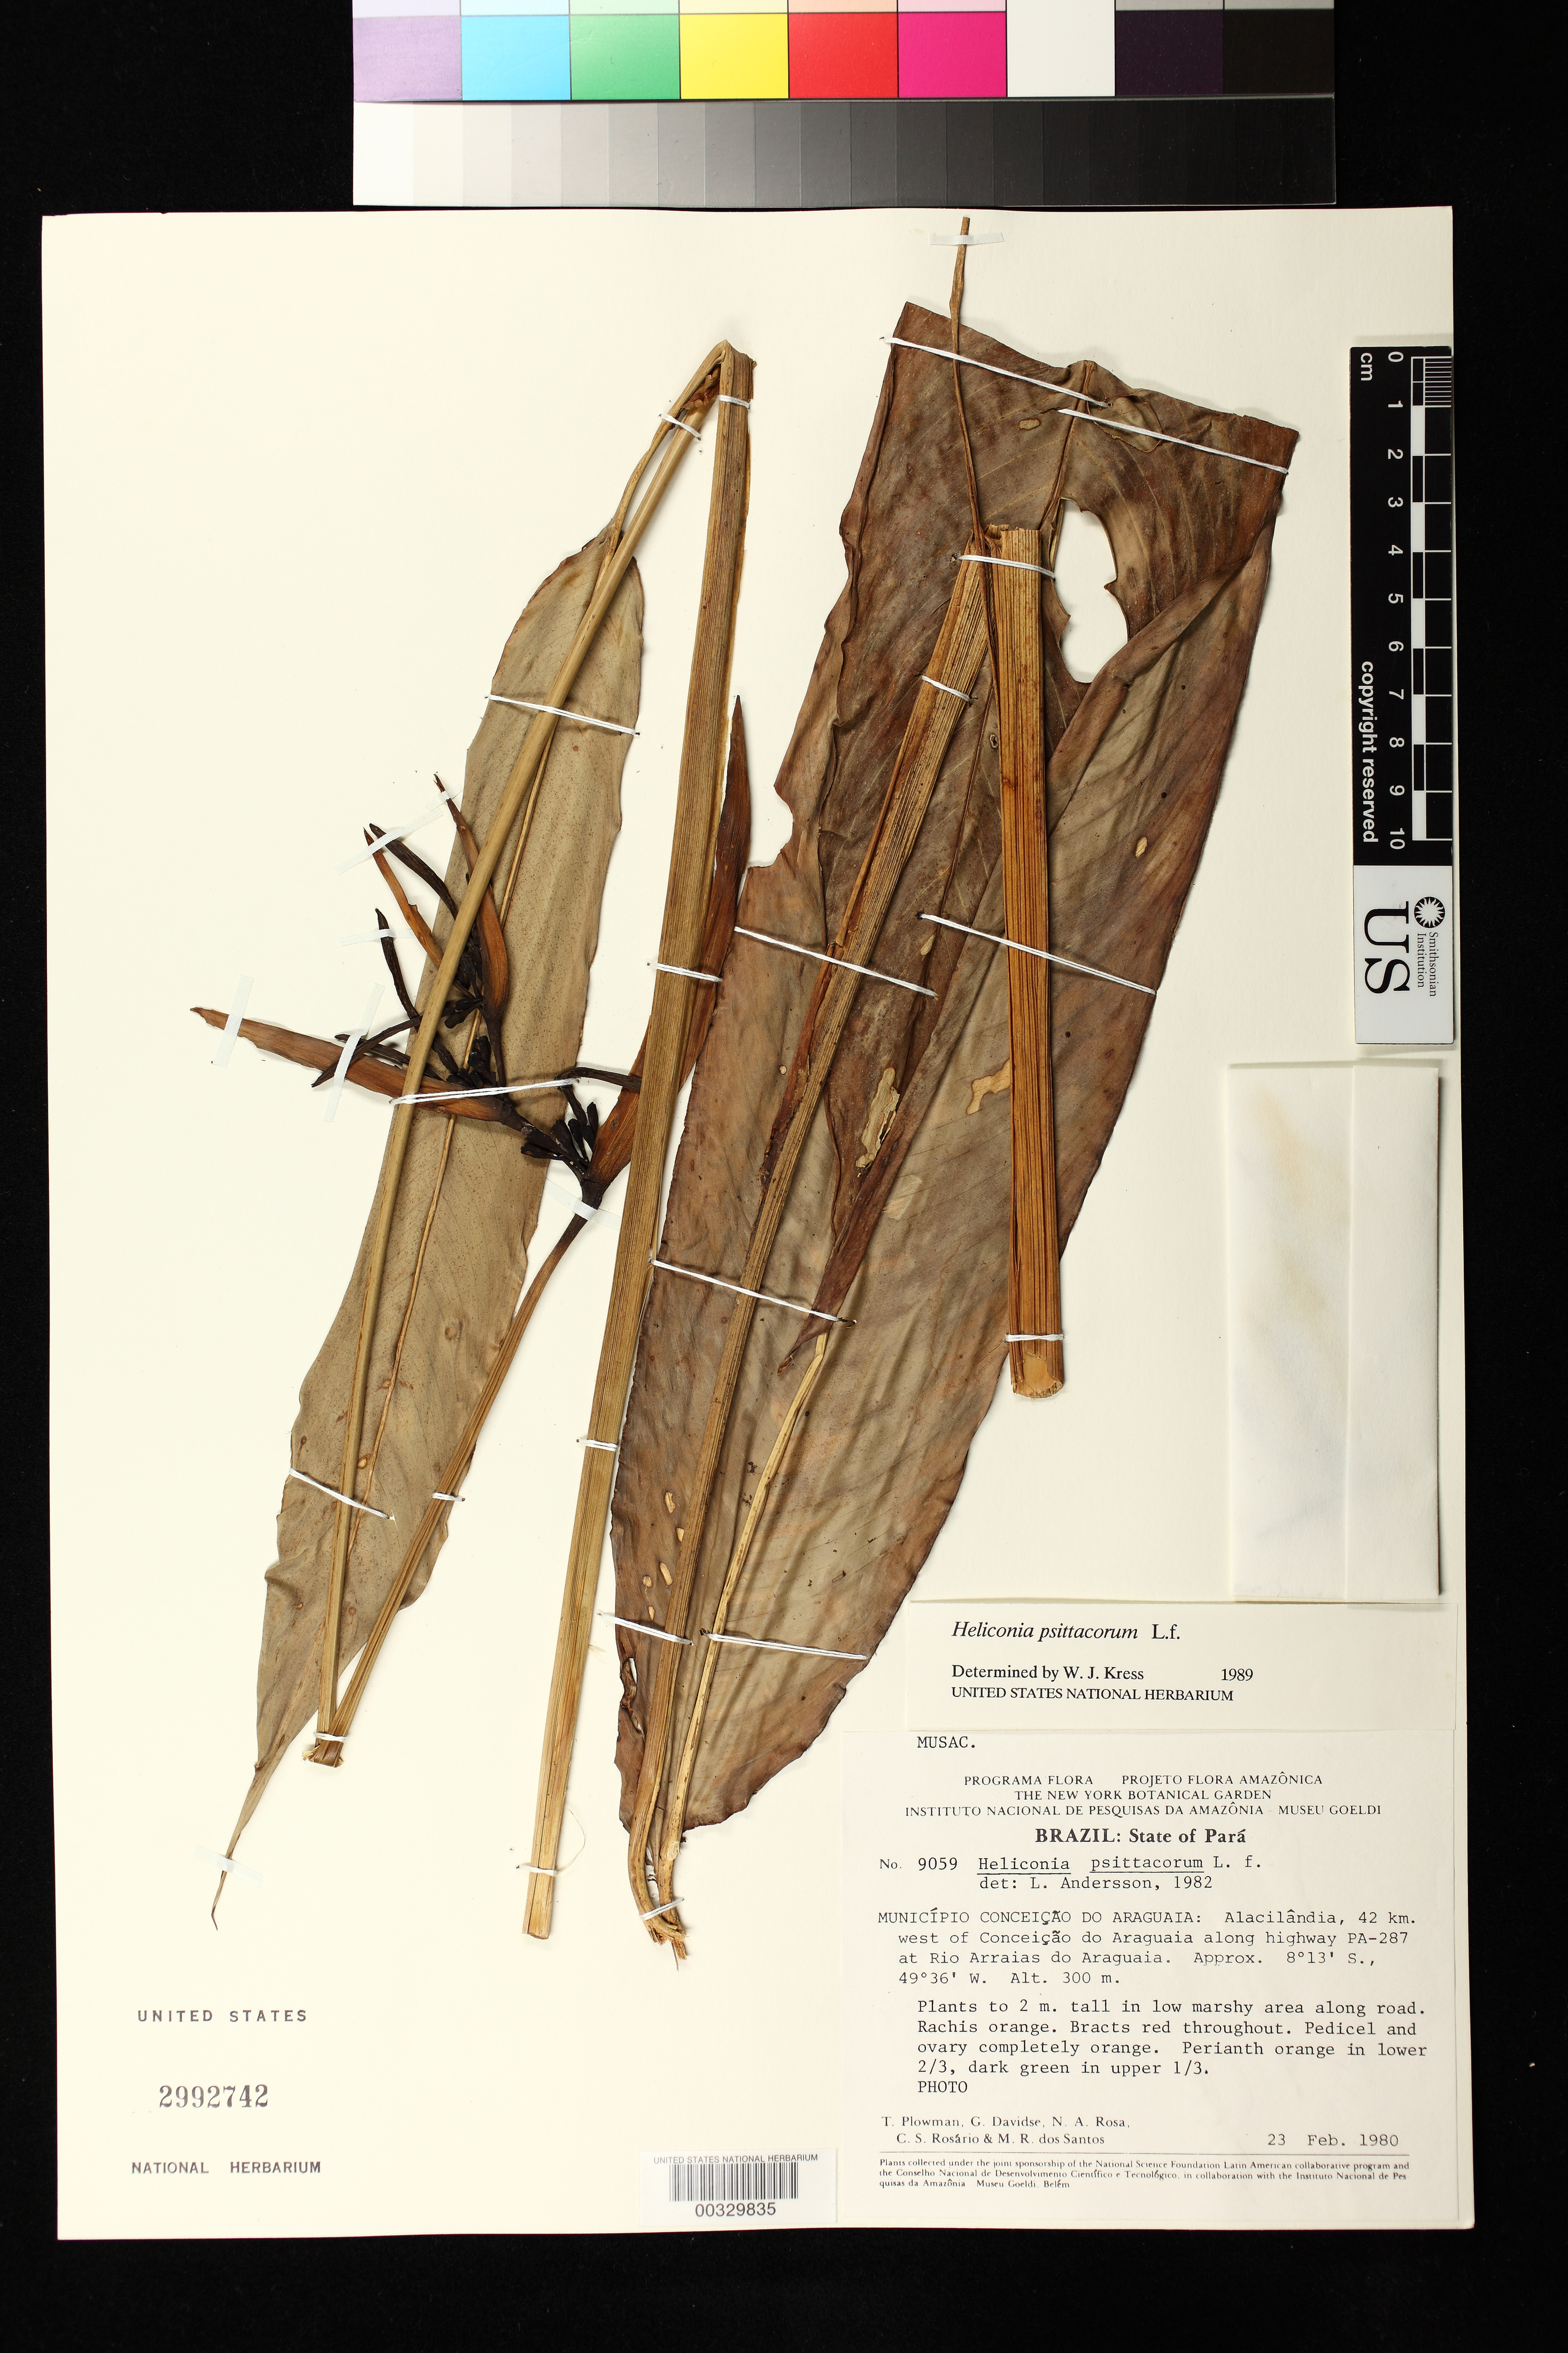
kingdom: Plantae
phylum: Tracheophyta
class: Liliopsida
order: Zingiberales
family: Heliconiaceae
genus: Heliconia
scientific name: Heliconia psittacorum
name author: L. f.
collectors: T. Plowman, G. Davidse, N. A. Rosa, C. S. Rosário & M. R. Santos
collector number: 9059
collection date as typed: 23 Feb 1980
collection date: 1980-02-23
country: Brazil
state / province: Pará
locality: Mun of conceicao do araguaia, alacilandia, 42 km w of conceicao do araguaia along highway pa-287 at rio arraias do araguaia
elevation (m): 300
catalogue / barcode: US 2992742